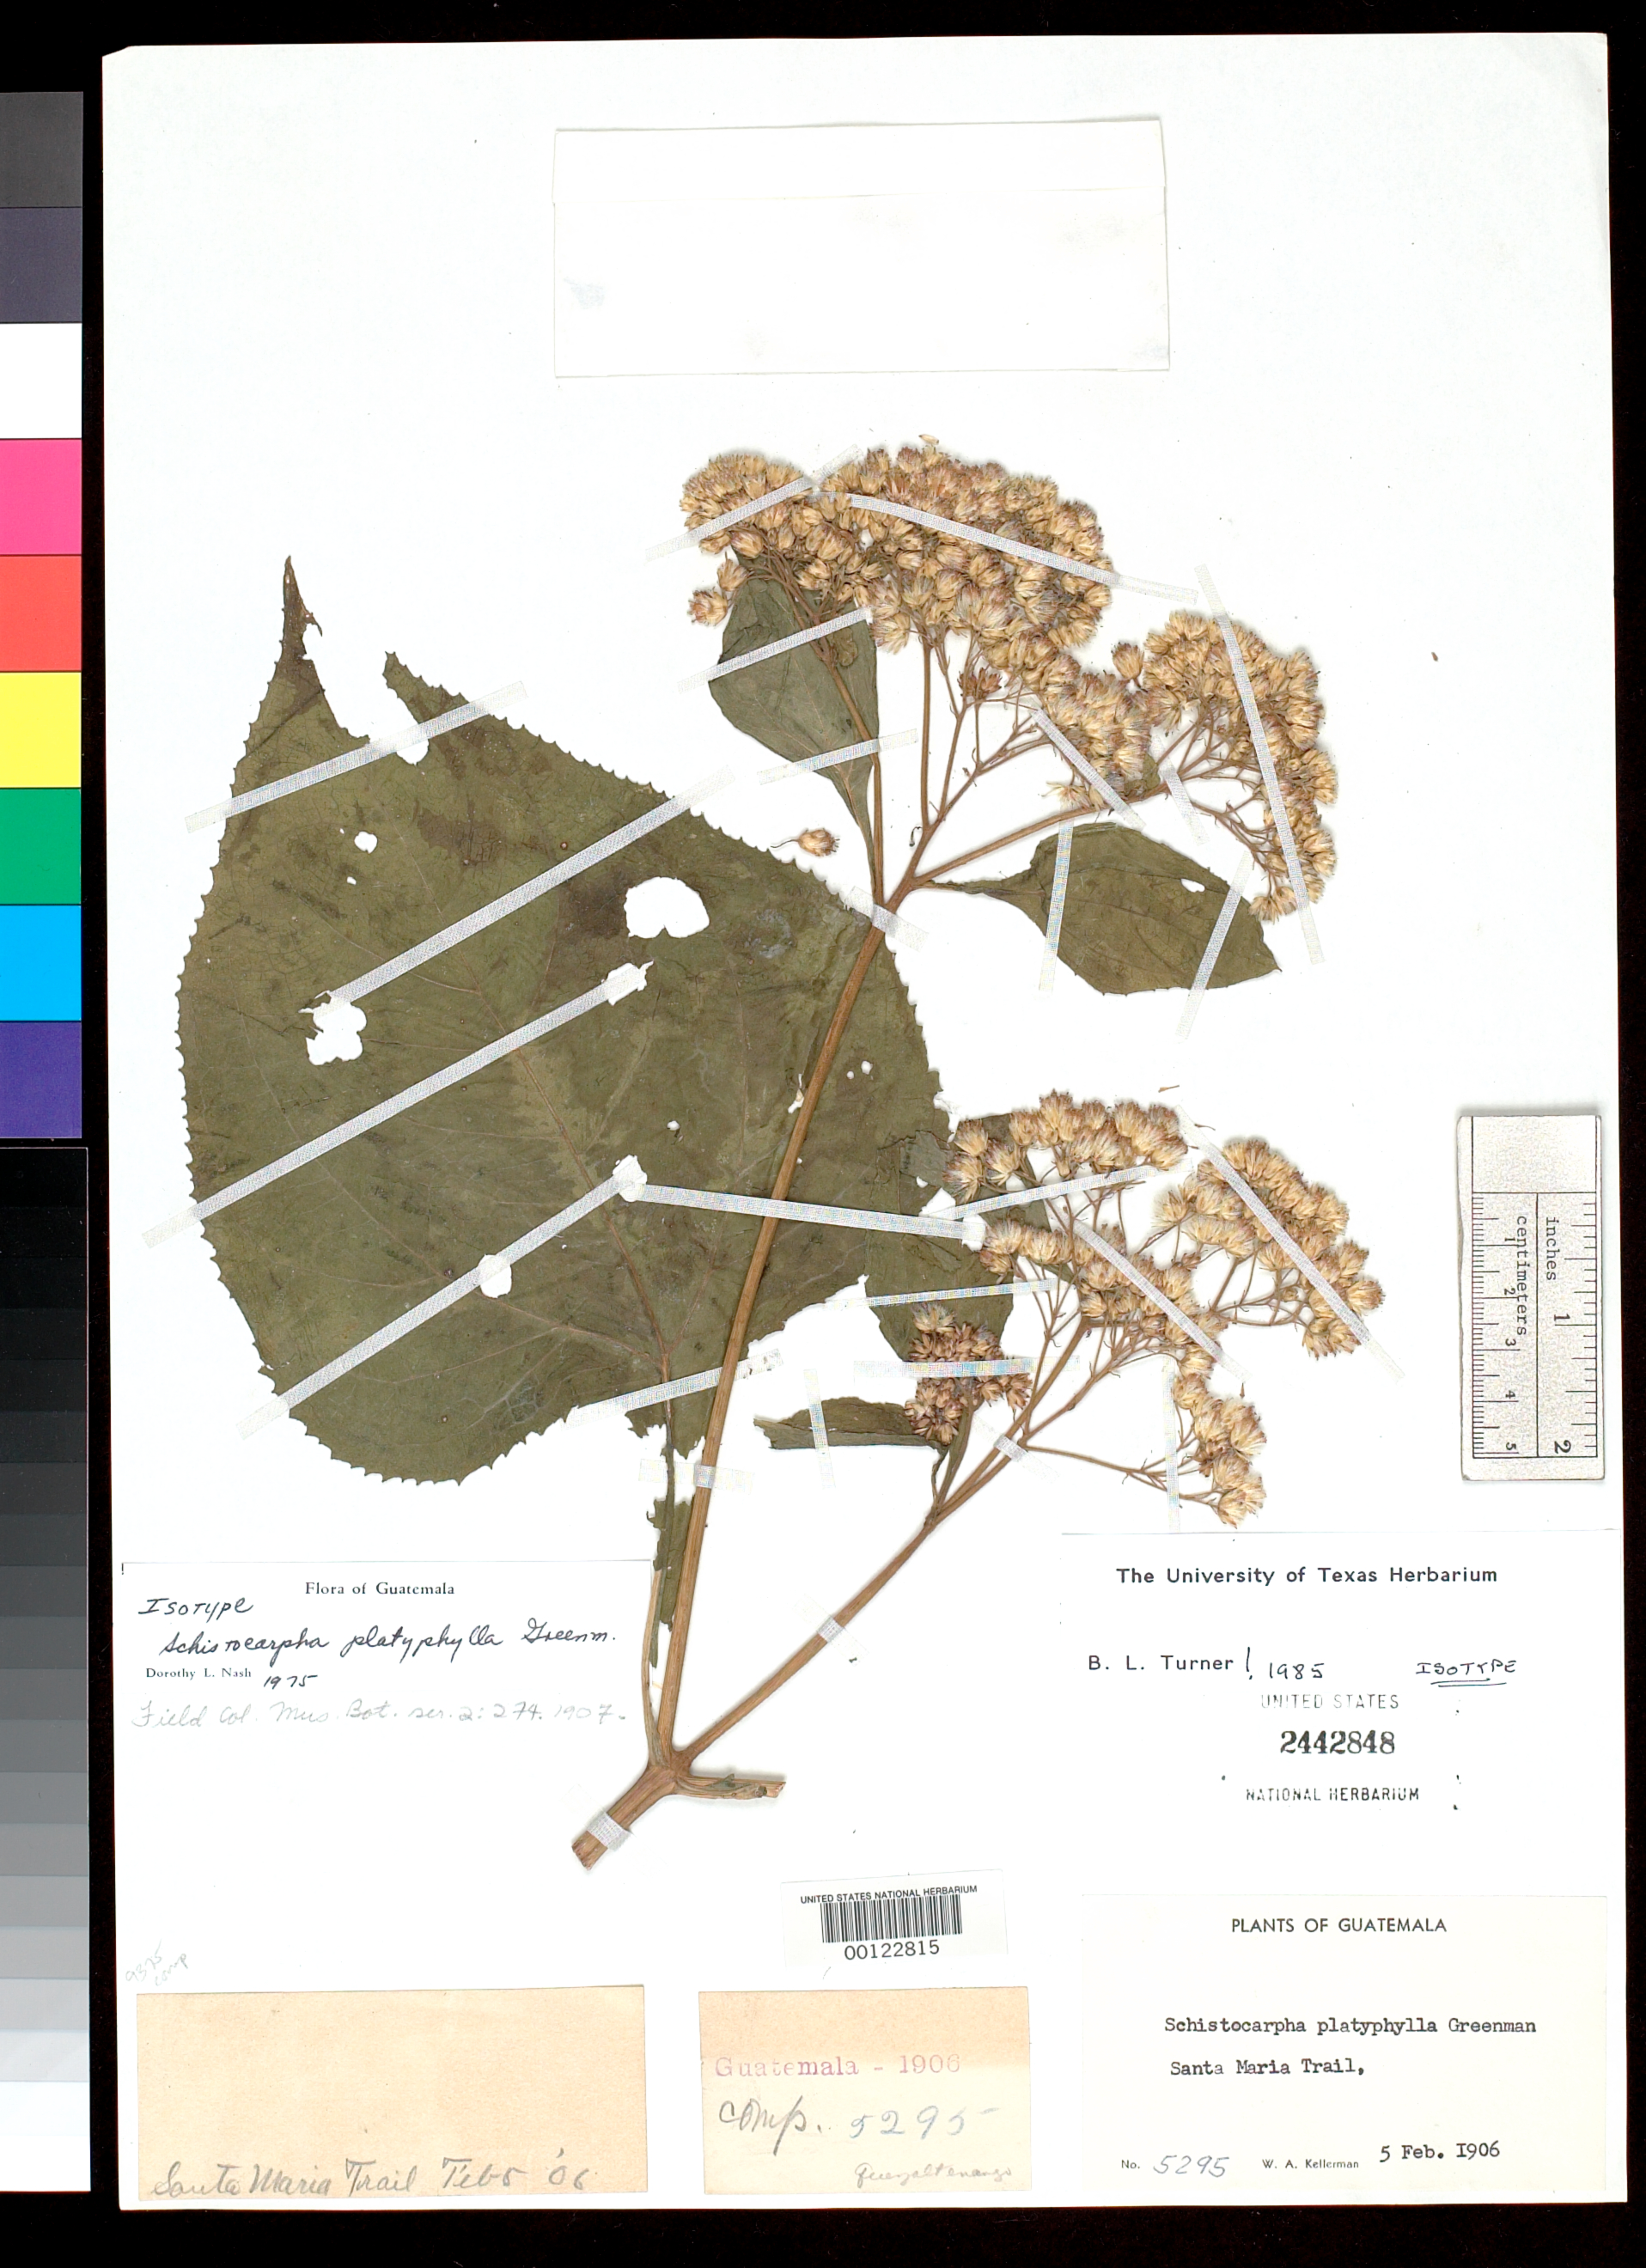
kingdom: Plantae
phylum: Tracheophyta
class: Magnoliopsida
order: Asterales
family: Asteraceae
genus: Schistocarpha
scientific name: Schistocarpha platyphylla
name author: Greenm.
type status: Isotype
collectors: W. A. Kellerman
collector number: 5295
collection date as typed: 05 Feb 1906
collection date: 1906-02-05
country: Guatemala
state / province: Quetzaltenango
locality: Santa Maria Trail.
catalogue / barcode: US 2442848